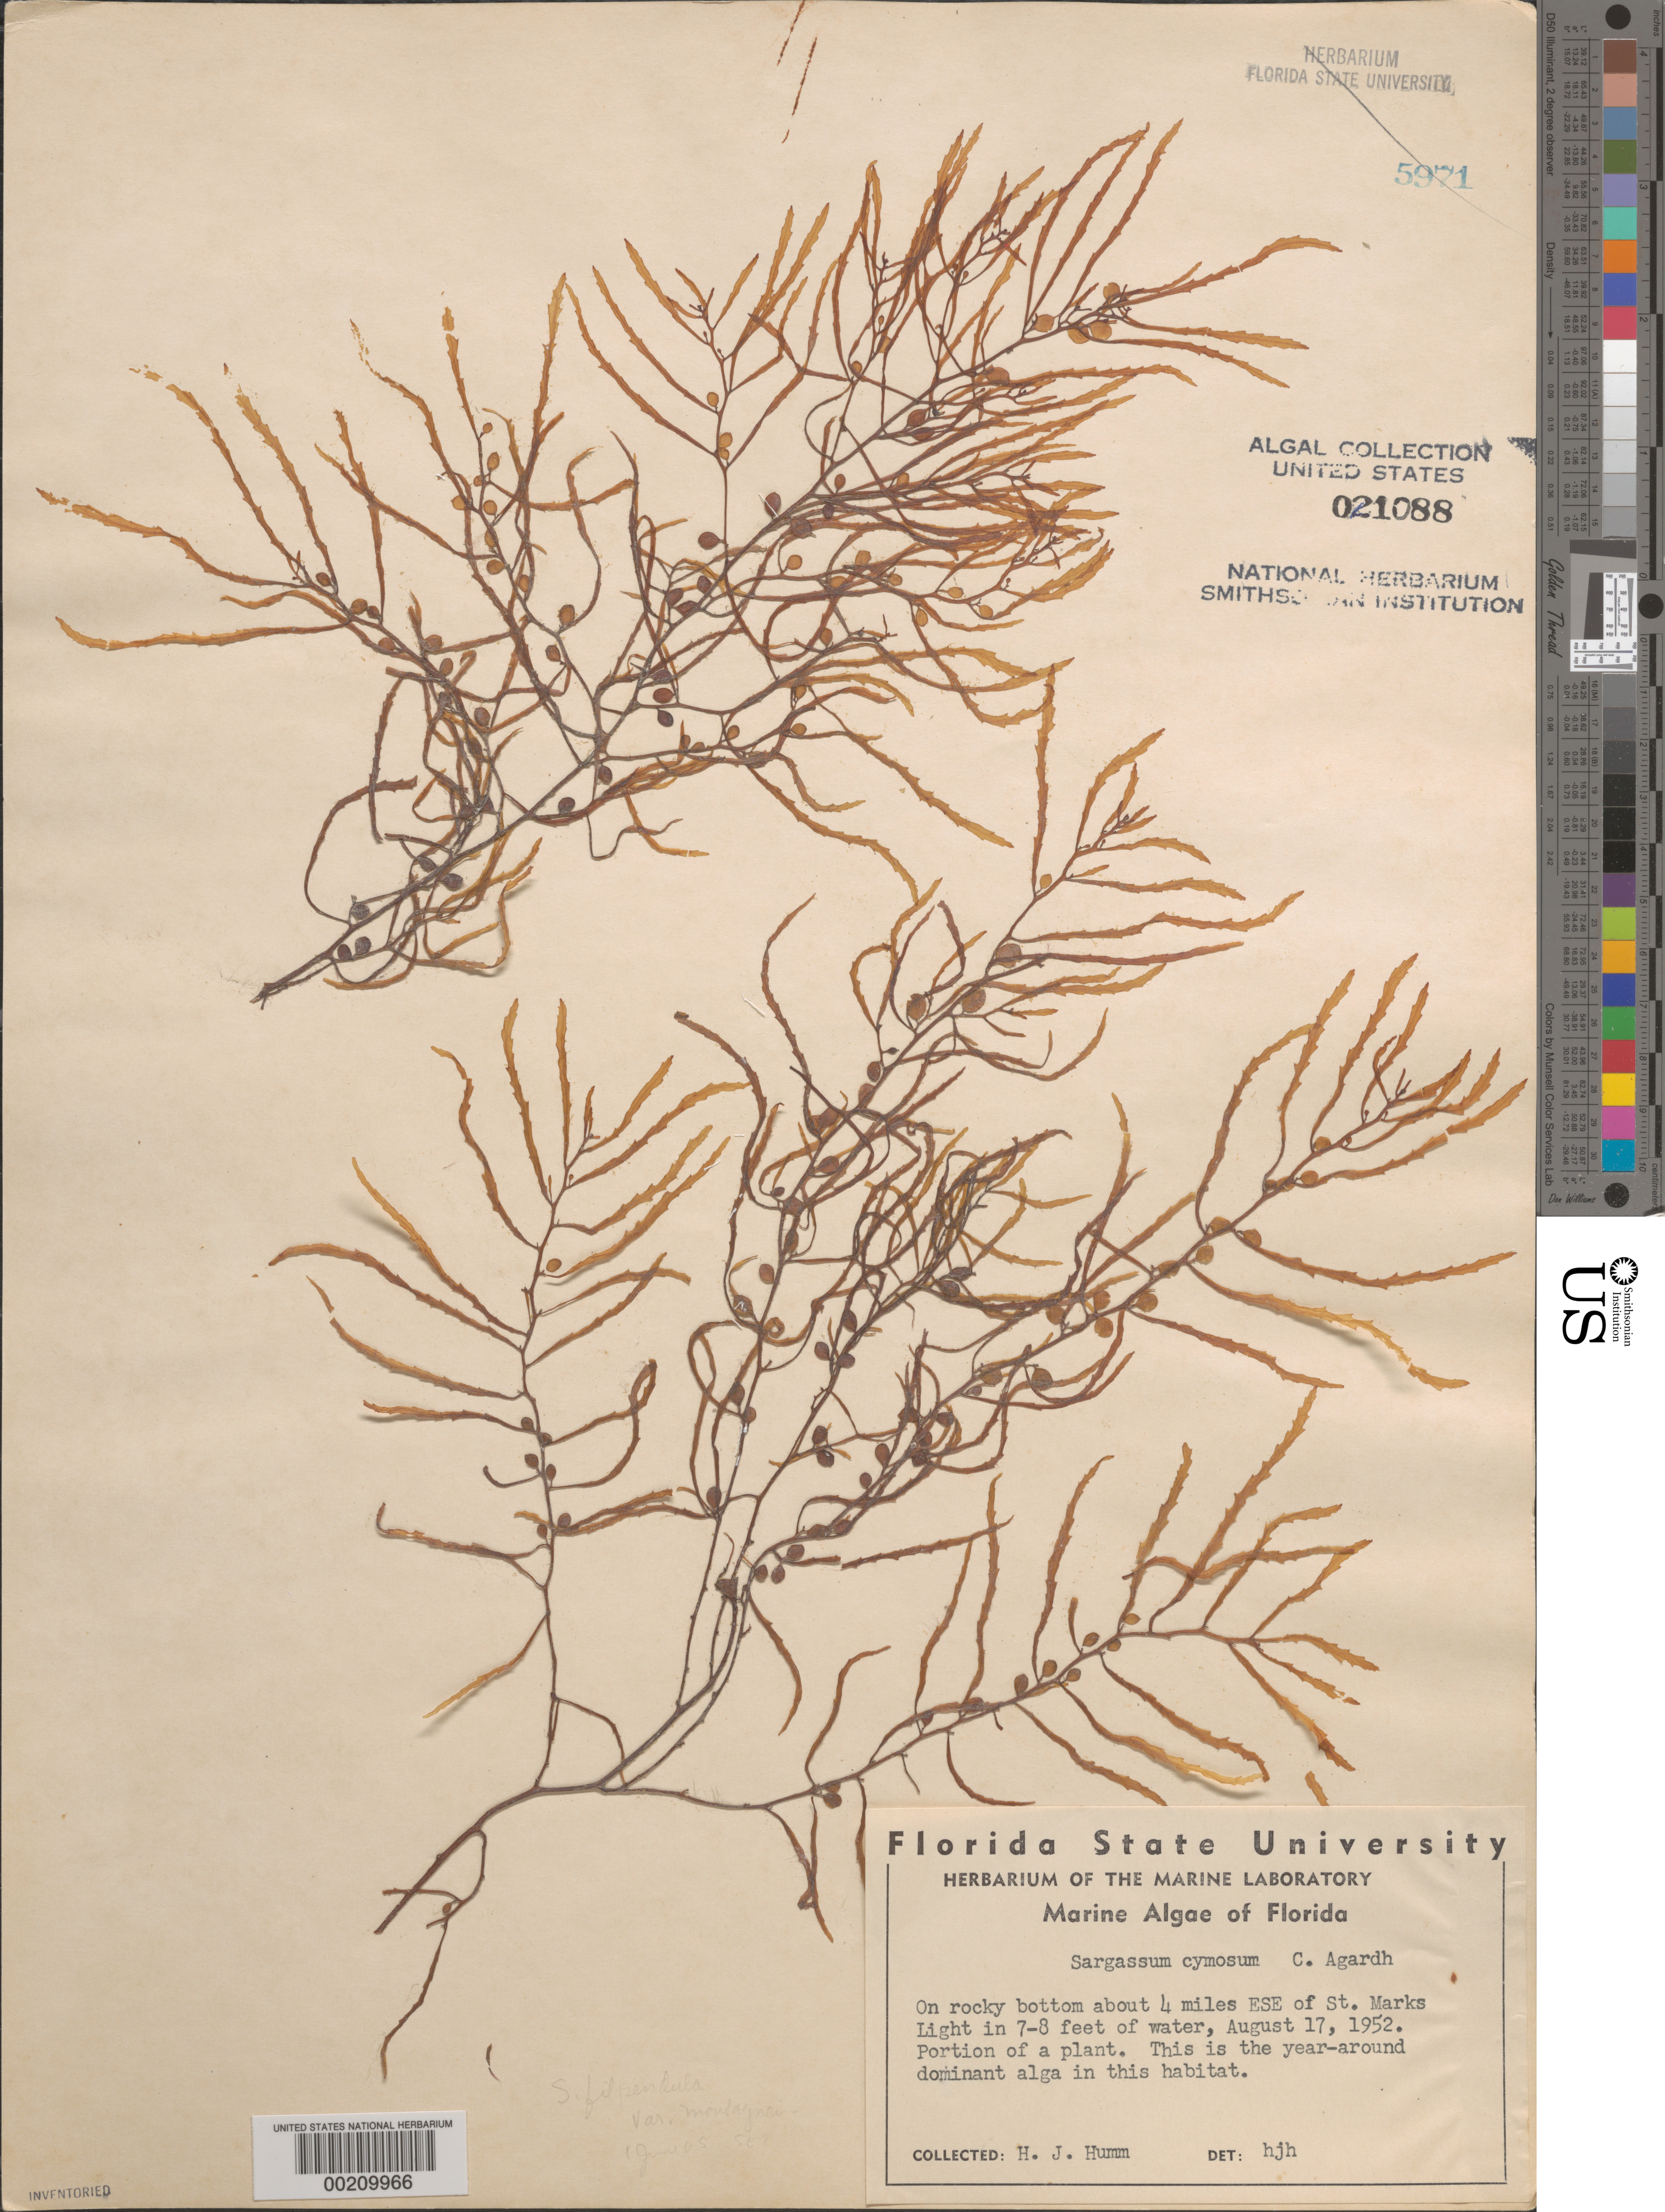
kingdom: Chromista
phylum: Ochrophyta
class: Phaeophyceae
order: Fucales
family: Sargassaceae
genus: Sargassum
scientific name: Sargassum cymosum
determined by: Humm, Harold J.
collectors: H. J. Humm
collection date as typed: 17 Aug 1952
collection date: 1952-08-17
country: United States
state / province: Florida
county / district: Wakulla County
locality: Ca. 4 miles east southeast of St. Marks Light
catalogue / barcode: US 21088